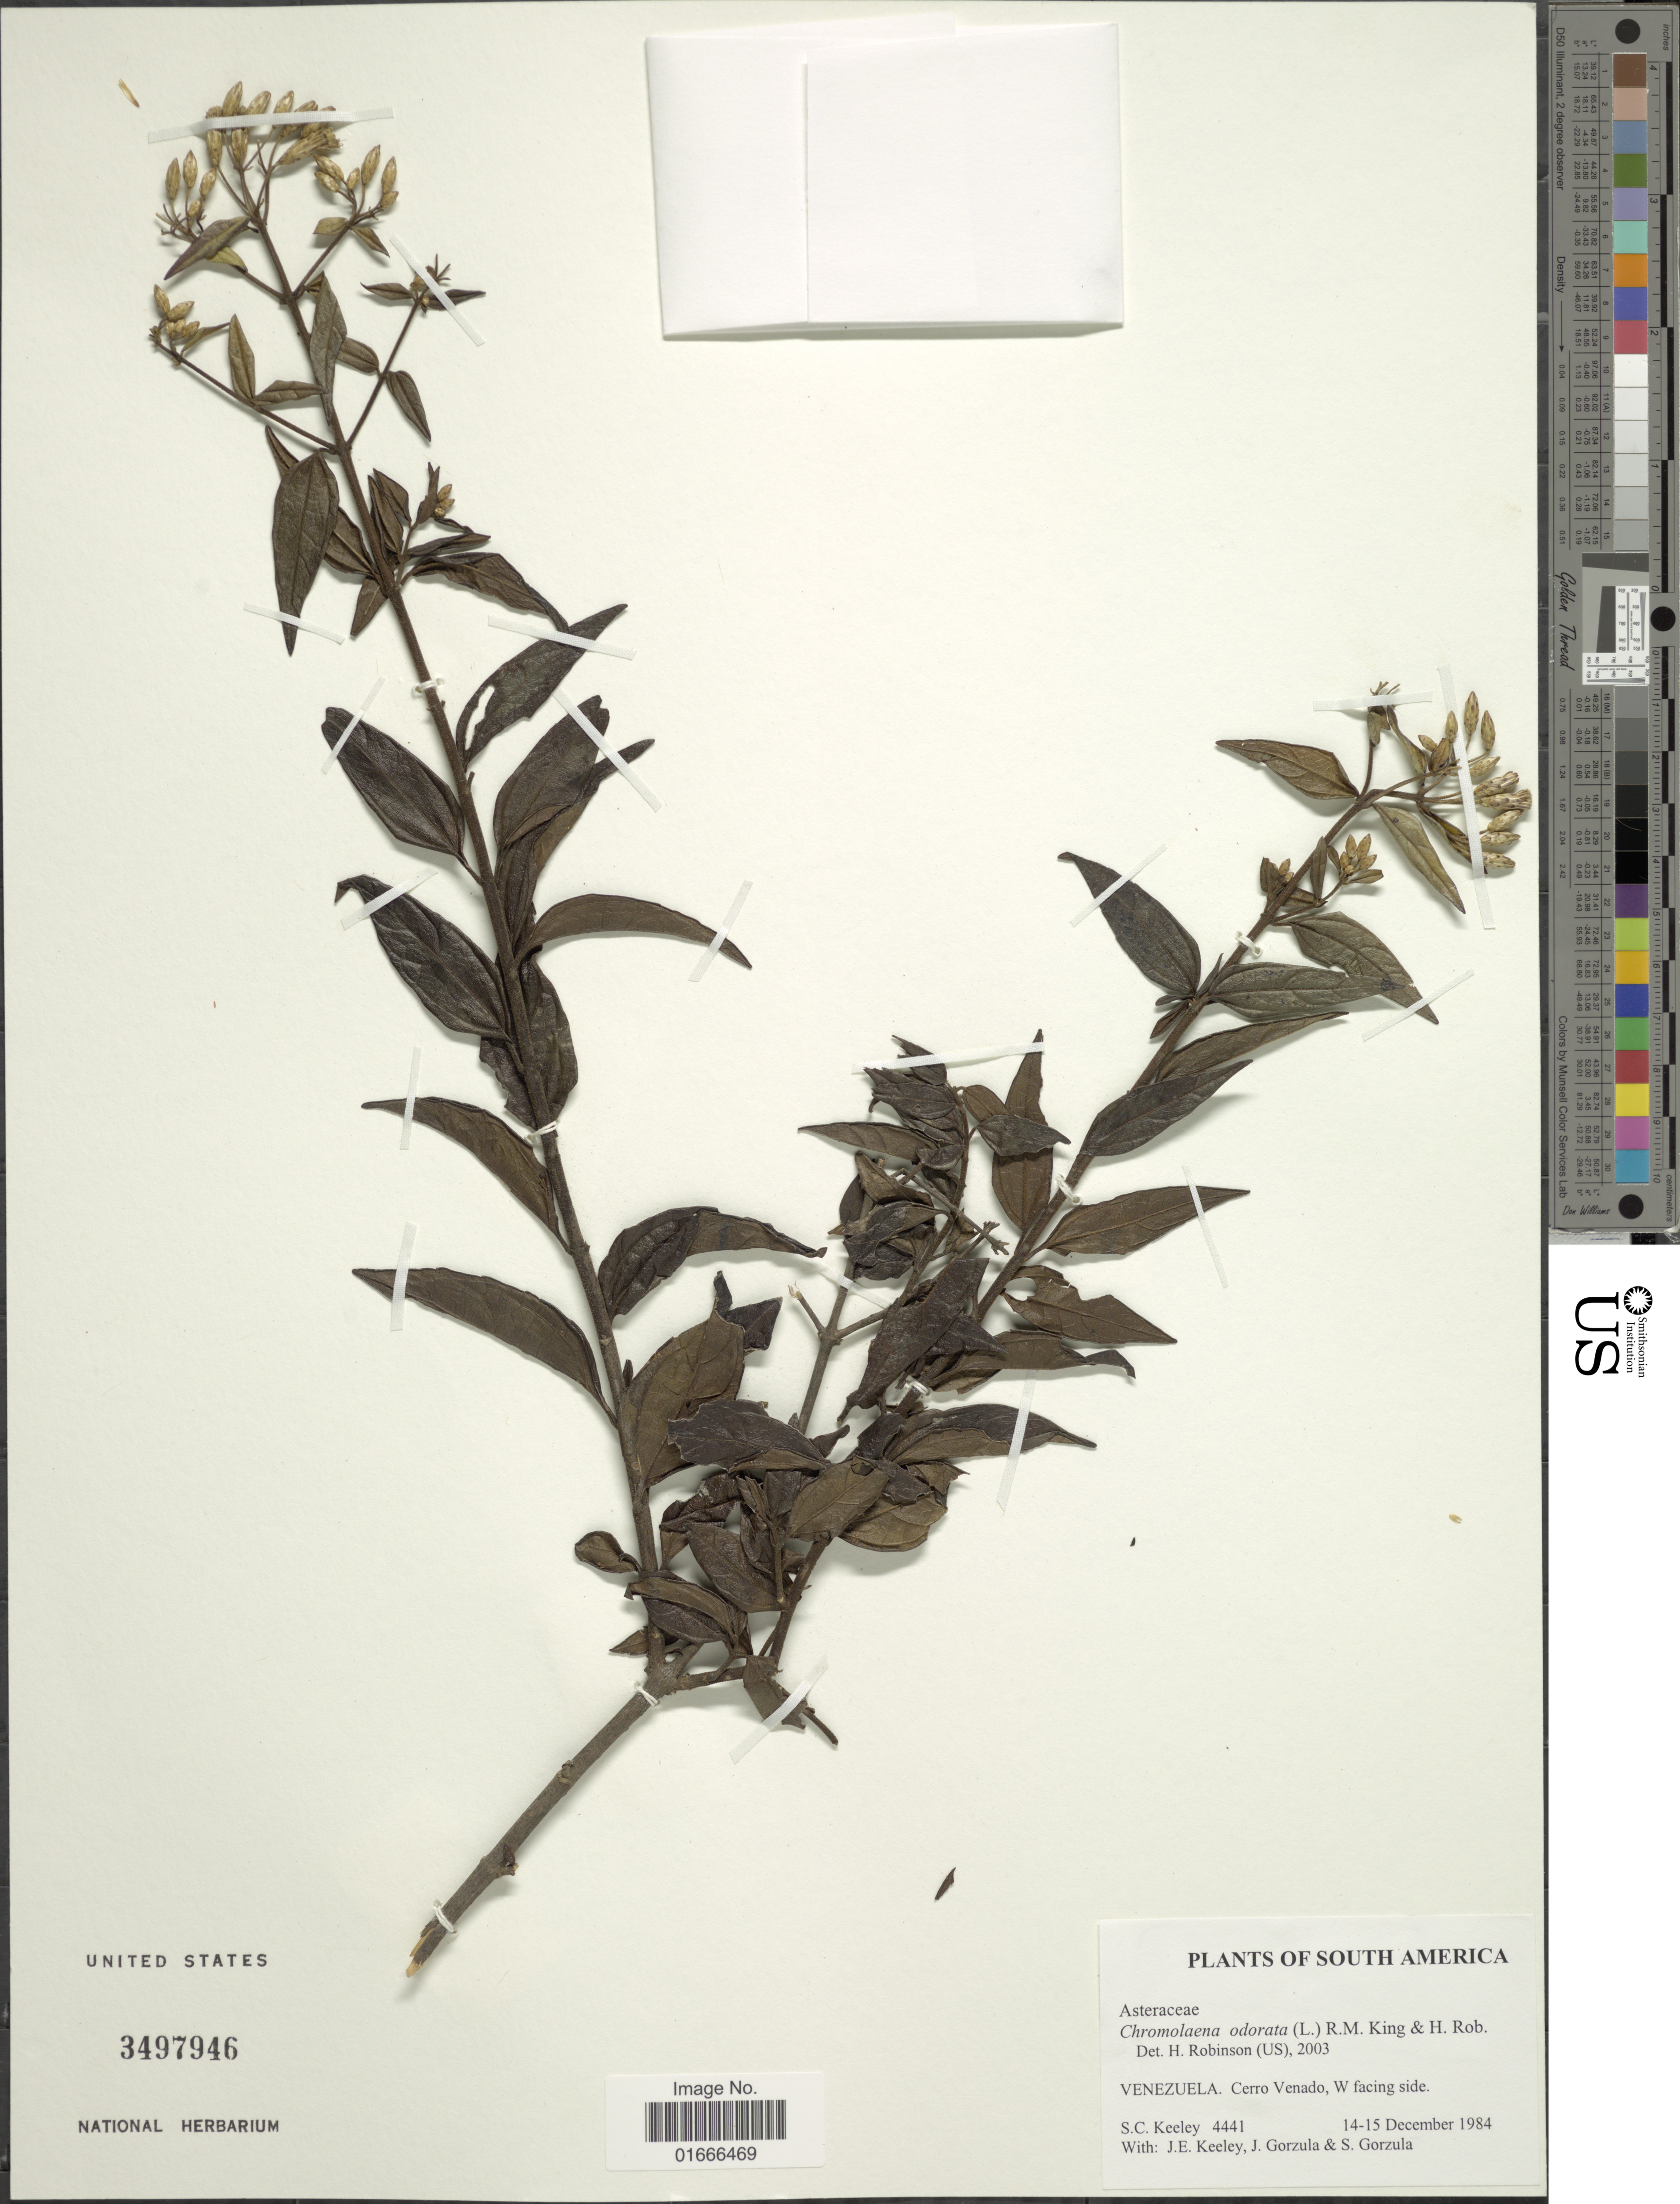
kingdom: Plantae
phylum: Tracheophyta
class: Magnoliopsida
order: Asterales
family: Asteraceae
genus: Chromolaena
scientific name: Chromolaena odorata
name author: (L.) R.M. King & H. Rob.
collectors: S. C. Keeley, J. E. Keeley, J. Gorzula & S. Gorzula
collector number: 4441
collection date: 1984-12-14/1984-12-15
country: Venezuela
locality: South America, Cerro Venado, W facing side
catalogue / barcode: US 3497946